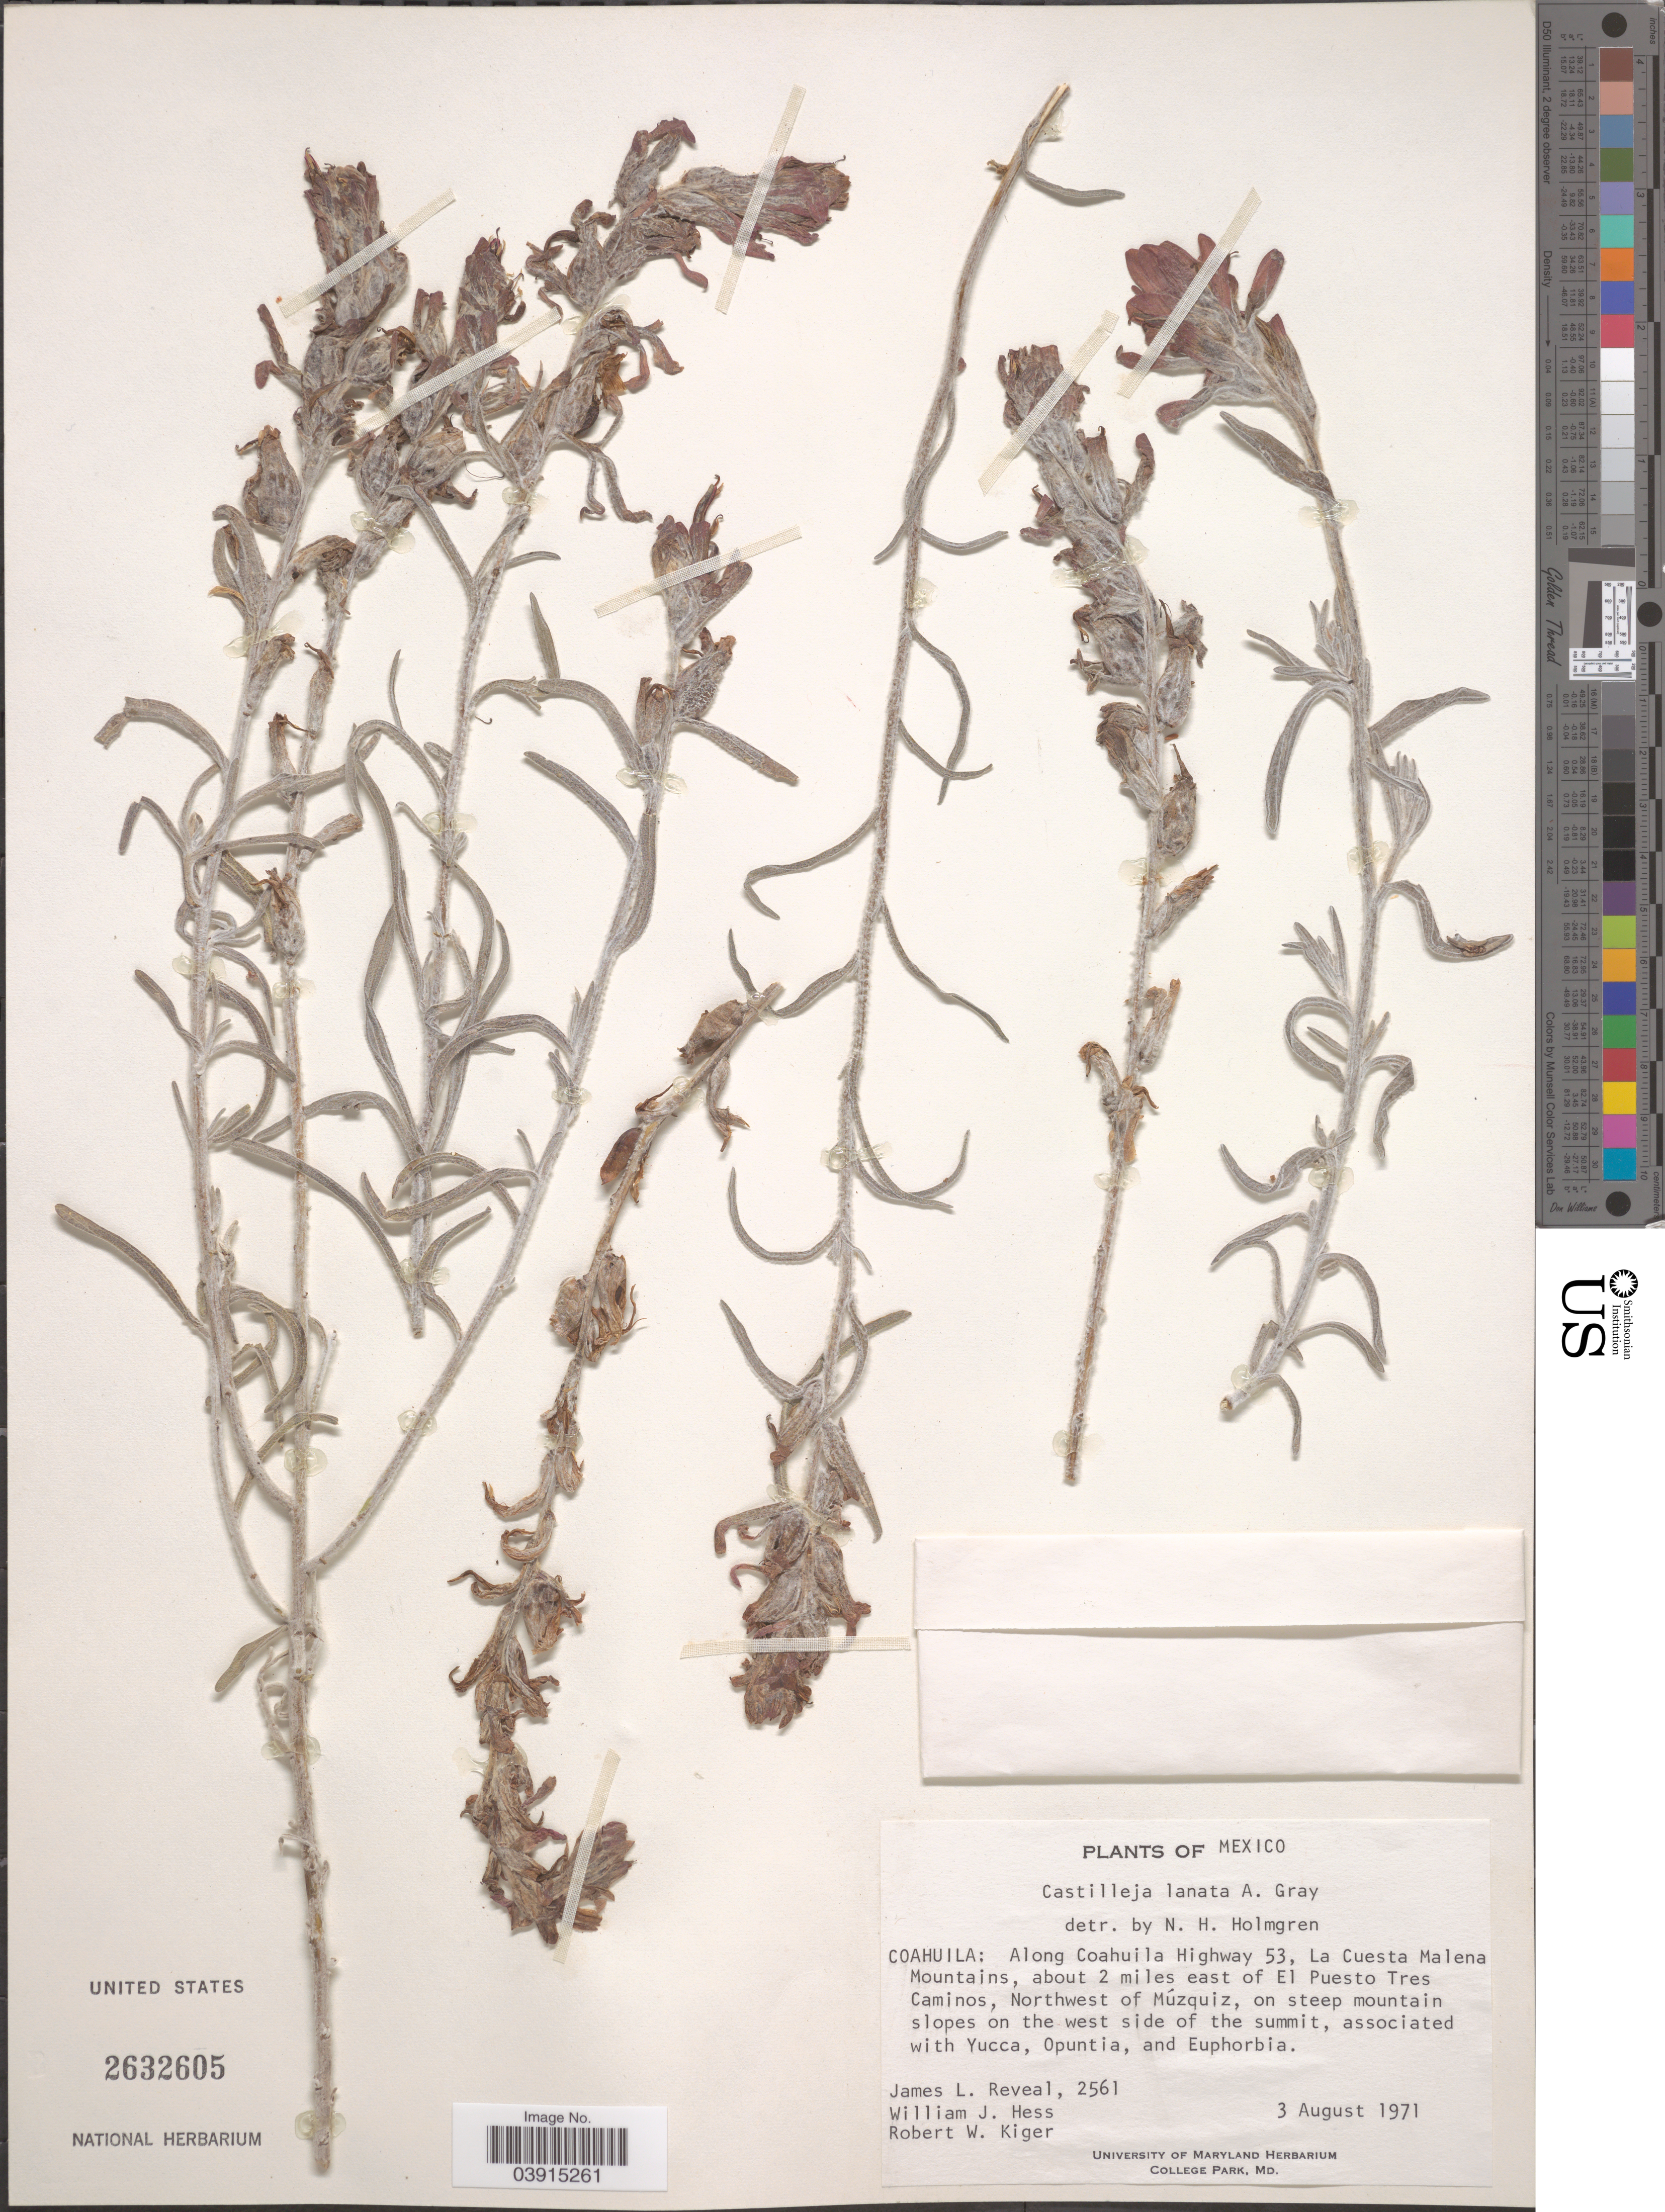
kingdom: Plantae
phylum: Tracheophyta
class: Magnoliopsida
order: Lamiales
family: Orobanchaceae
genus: Castilleja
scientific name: Castilleja lanata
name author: A. Gray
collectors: J. L. Reveal, W. Hess & R. Kiger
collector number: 2561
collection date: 1971-08-03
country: Mexico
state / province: Coahuila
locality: Along Coahuila Highway 53, La Cuesta Malena Mountains, about 2 miles east of El Puesto Tres Caminos, Northwest of Múzquiz, on steep mountain slopes on the west side of the summit.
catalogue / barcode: US 2632605